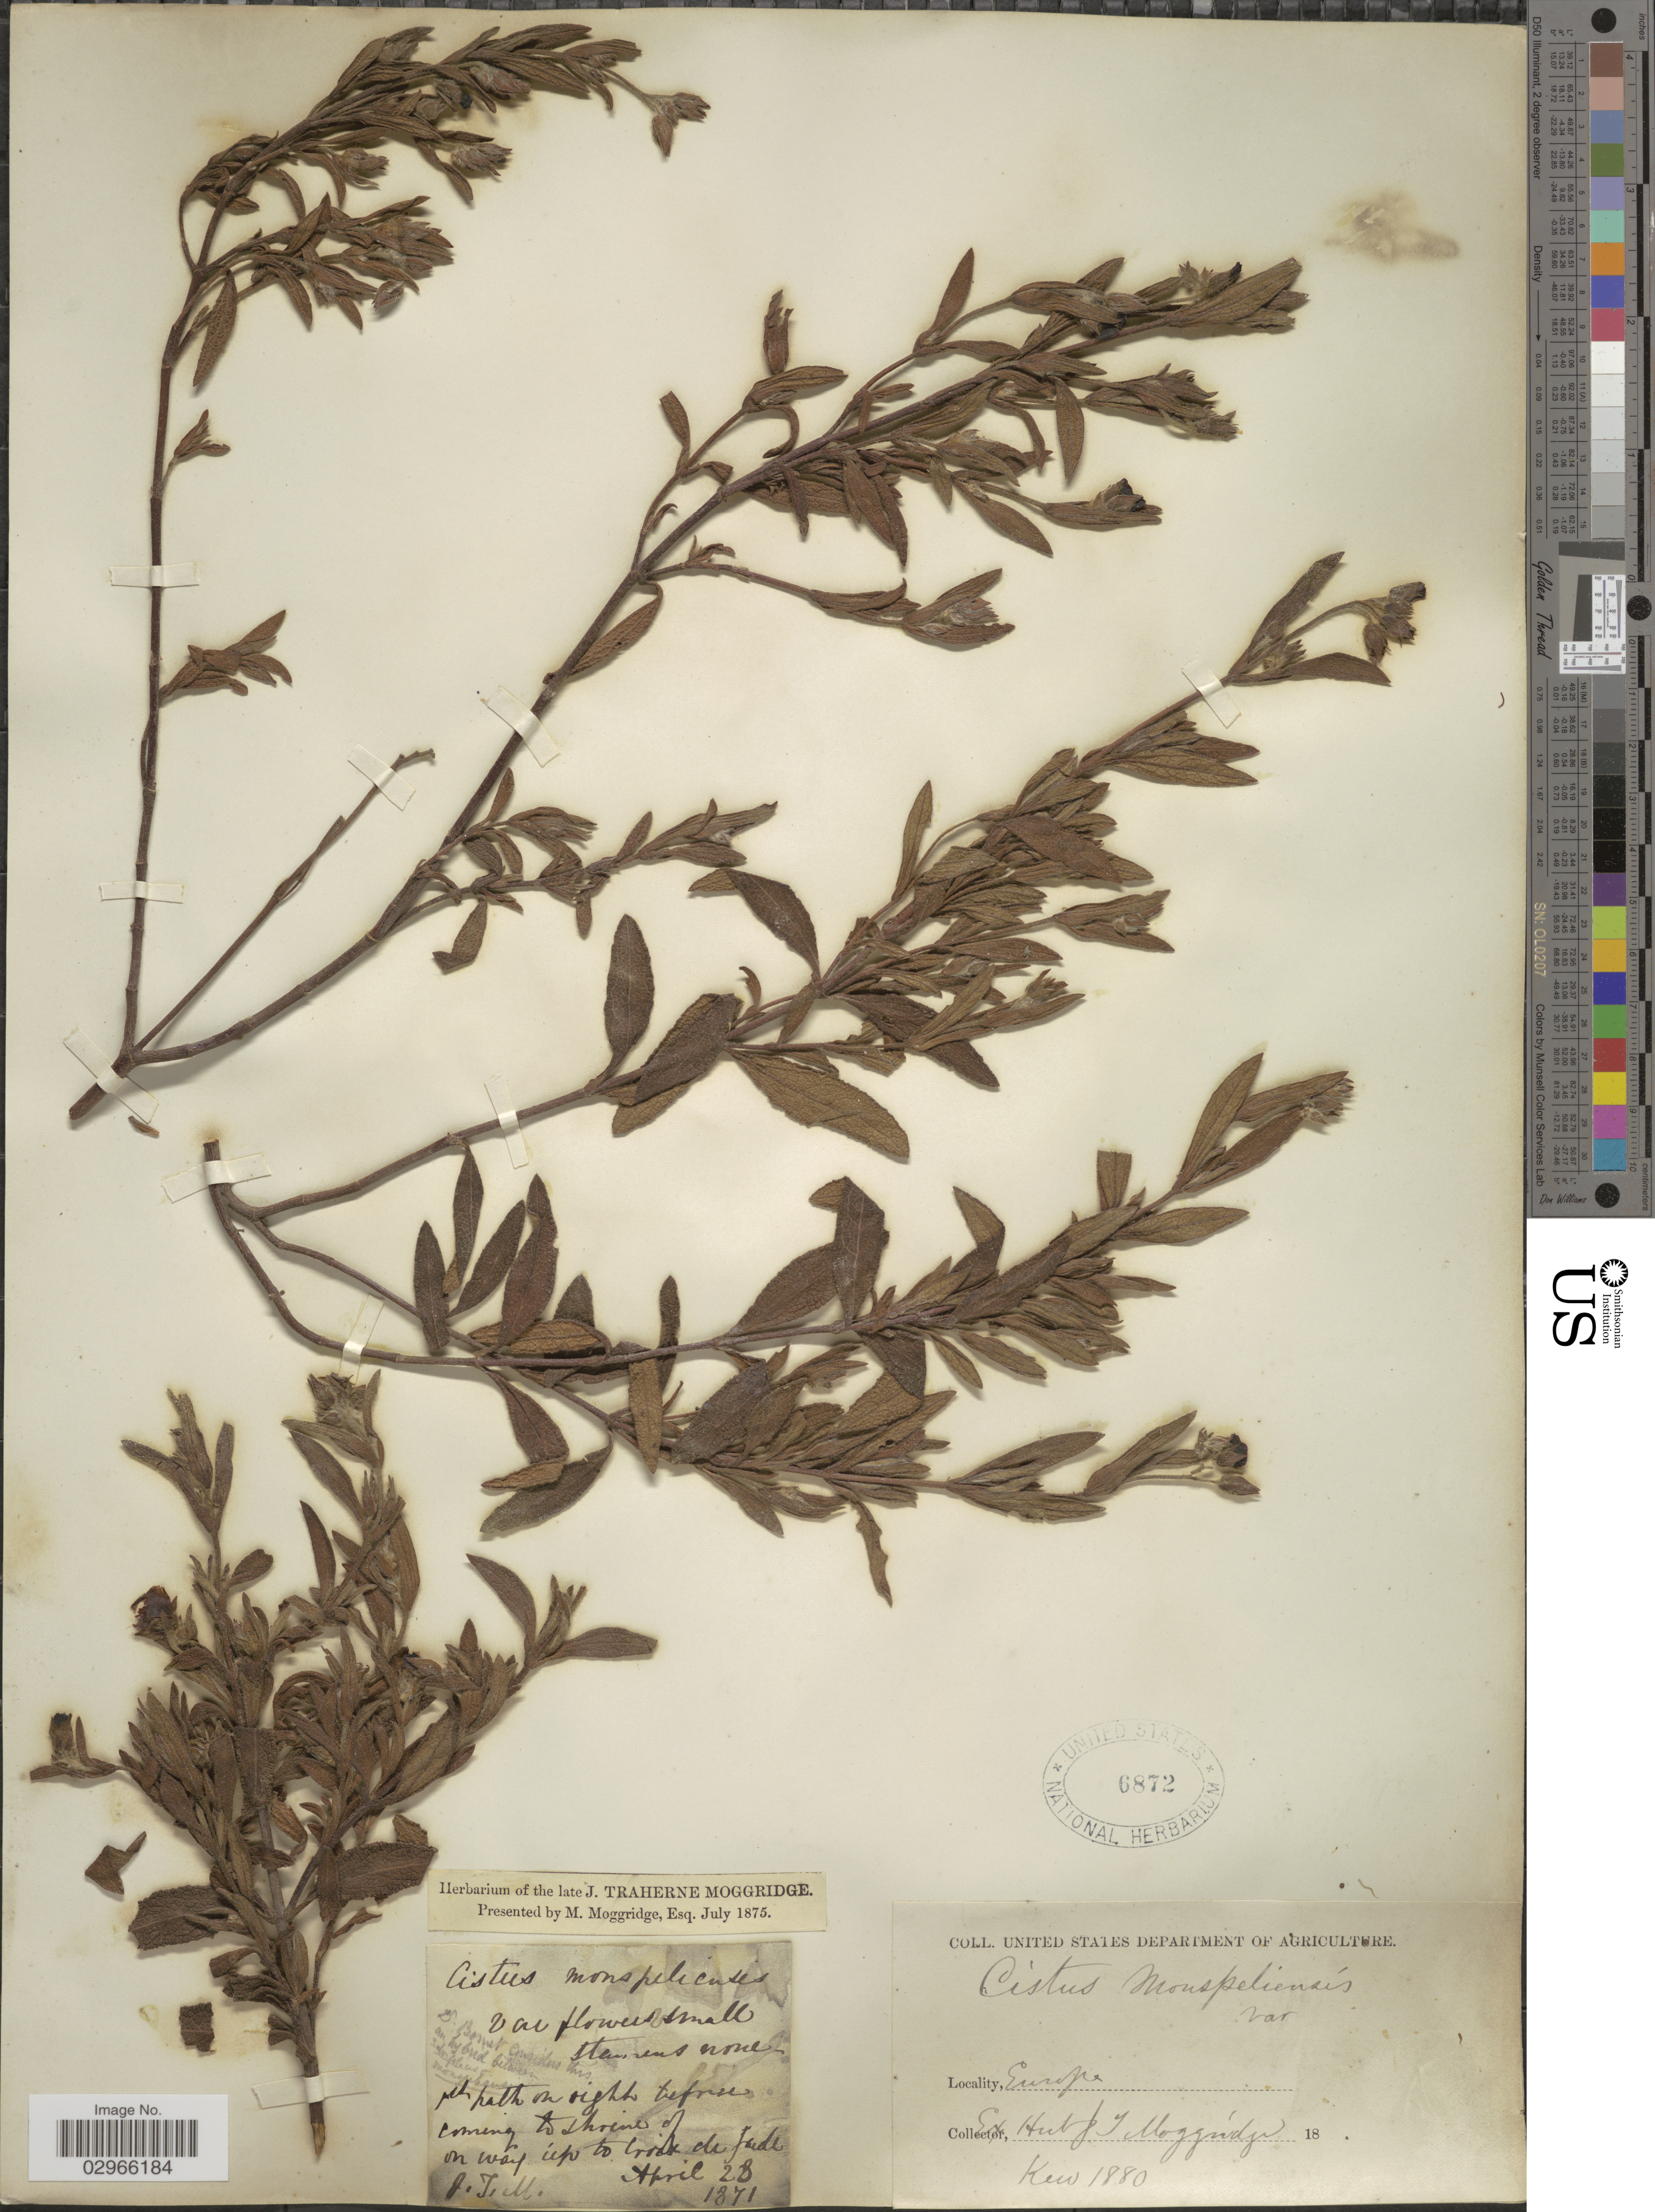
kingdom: Plantae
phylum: Tracheophyta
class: Magnoliopsida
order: Malvales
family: Cistaceae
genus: Cistus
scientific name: Cistus monspeliensis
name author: L.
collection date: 1871-04-28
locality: On way up to Crook du fade. [interpreted]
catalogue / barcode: US 6872